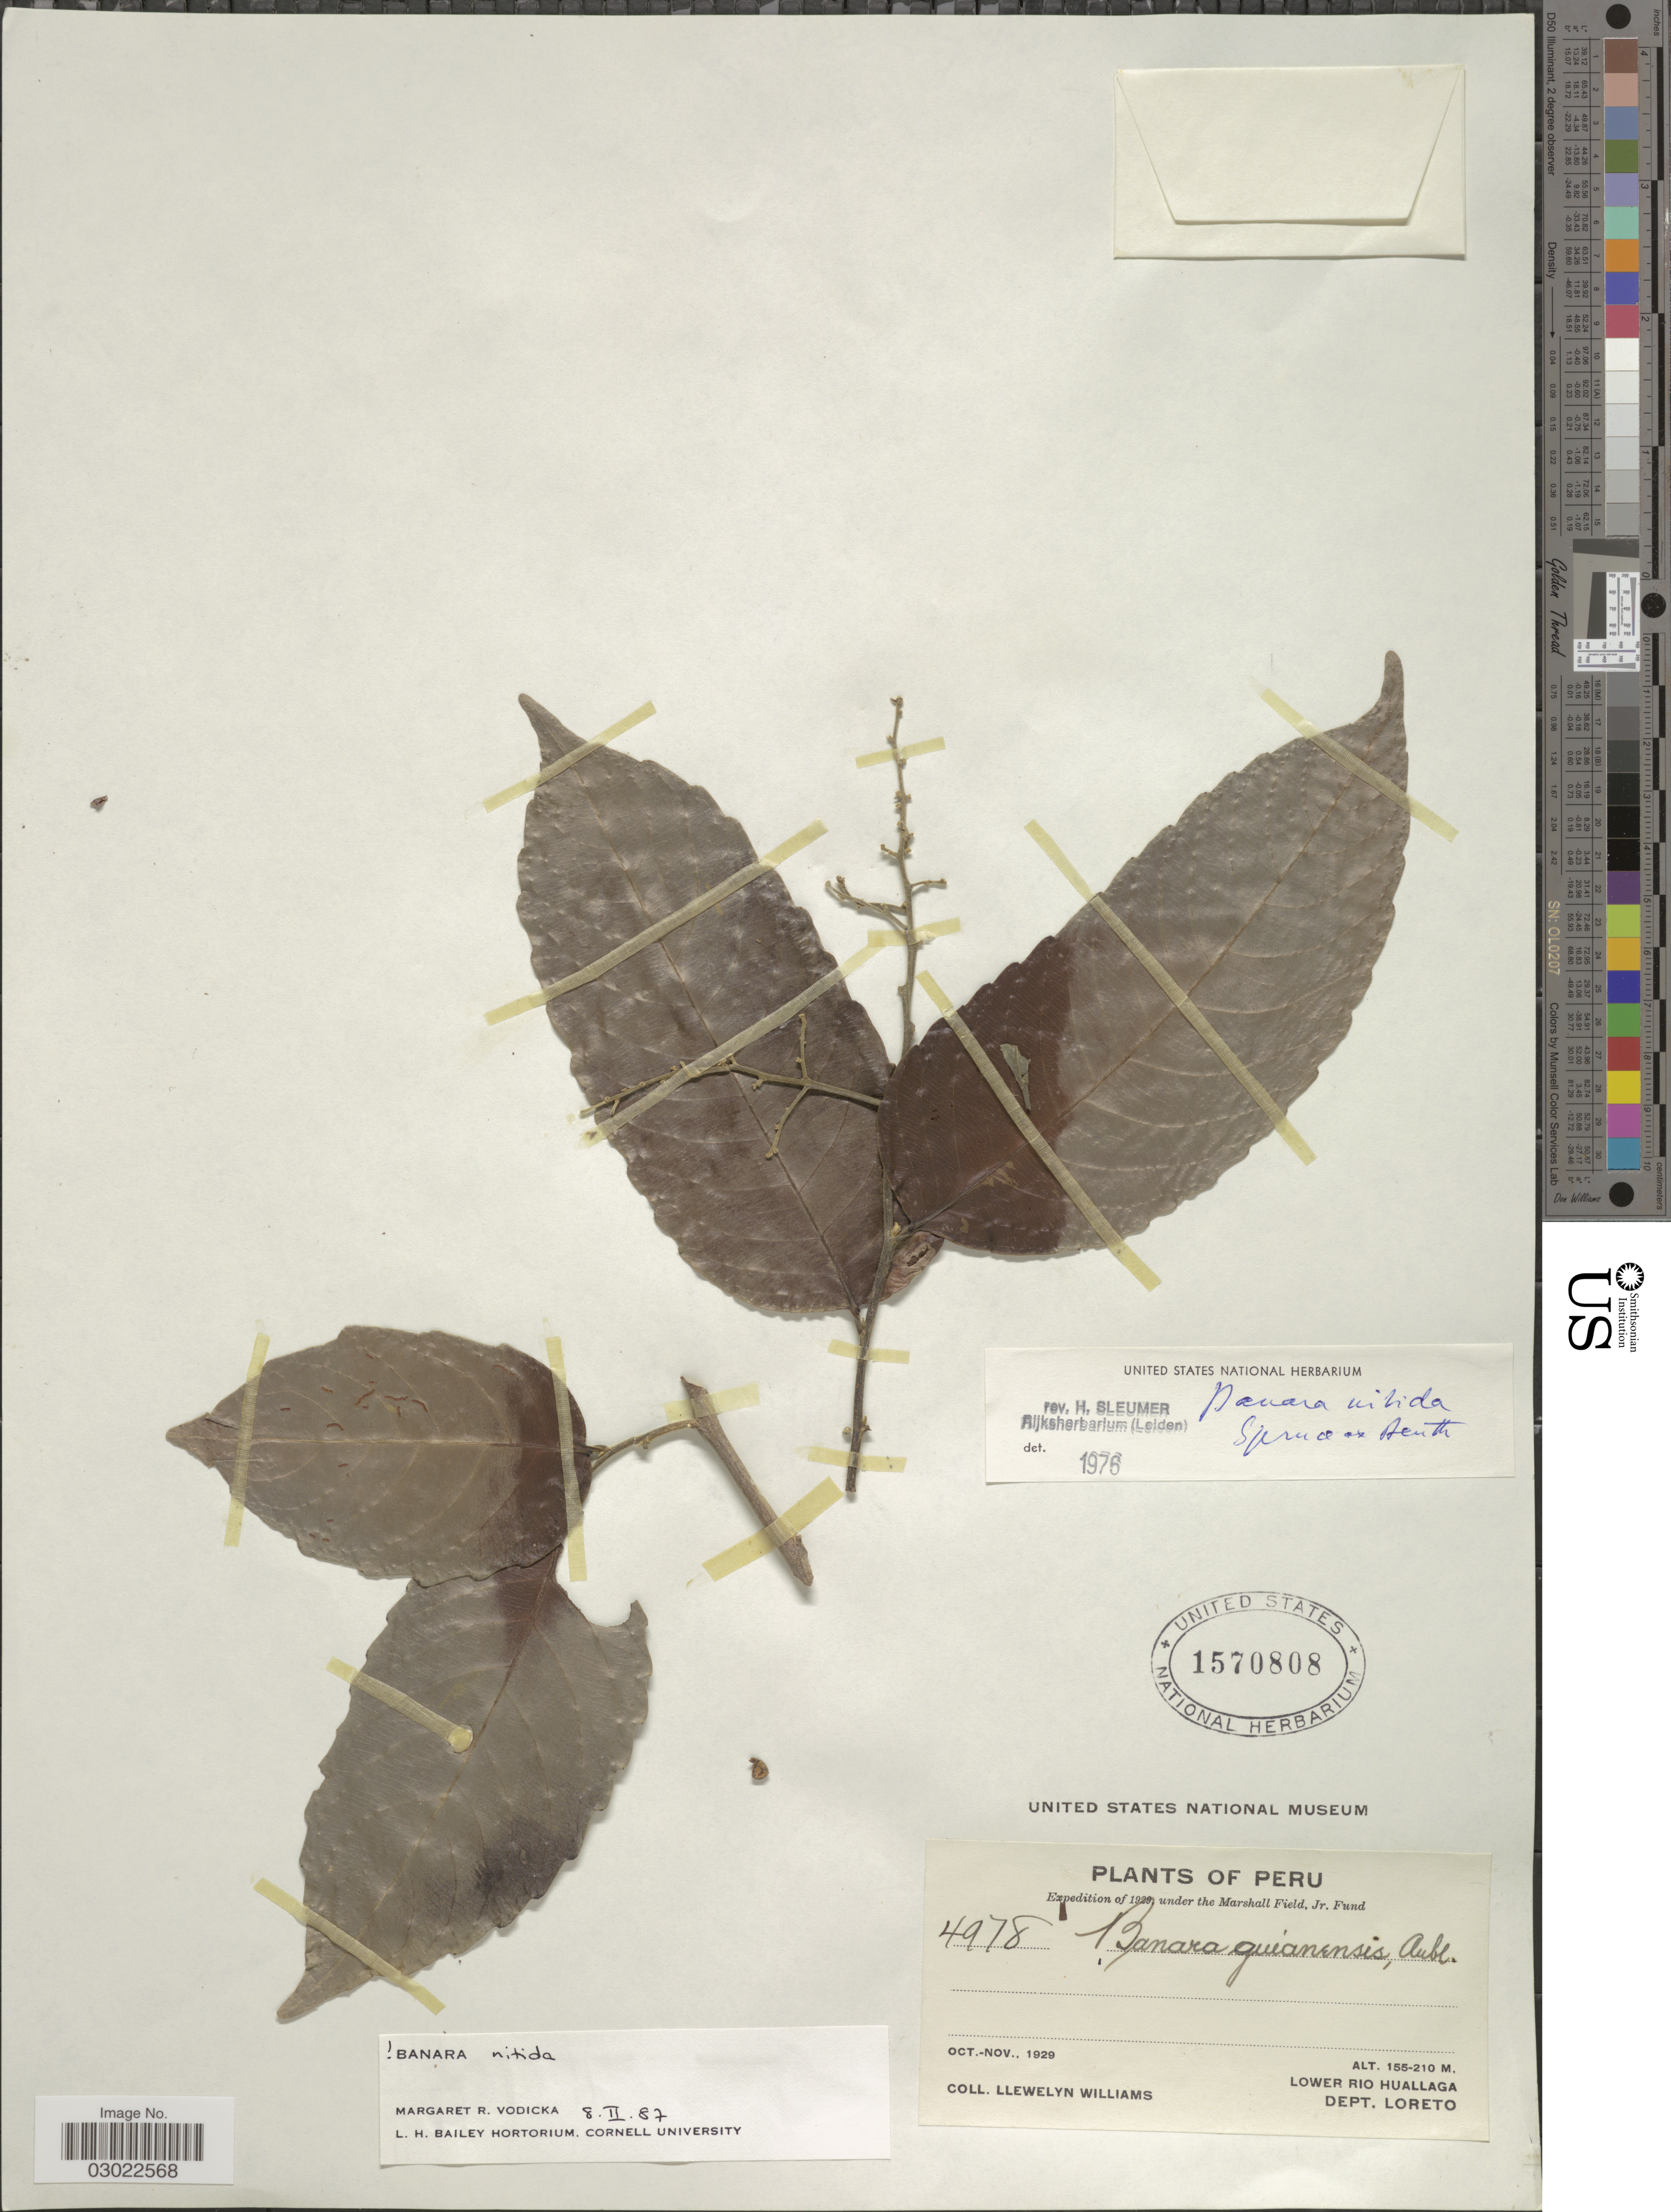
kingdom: Plantae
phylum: Tracheophyta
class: Magnoliopsida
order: Malpighiales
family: Salicaceae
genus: Banara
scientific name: Banara nitida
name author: Spruce ex Benth.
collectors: Ll. Williams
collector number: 4978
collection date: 1929-10/1929-11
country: Peru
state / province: Loreto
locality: Lower Rio Huallaga Dept. Loreto.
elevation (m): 155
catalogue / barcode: US 1570808